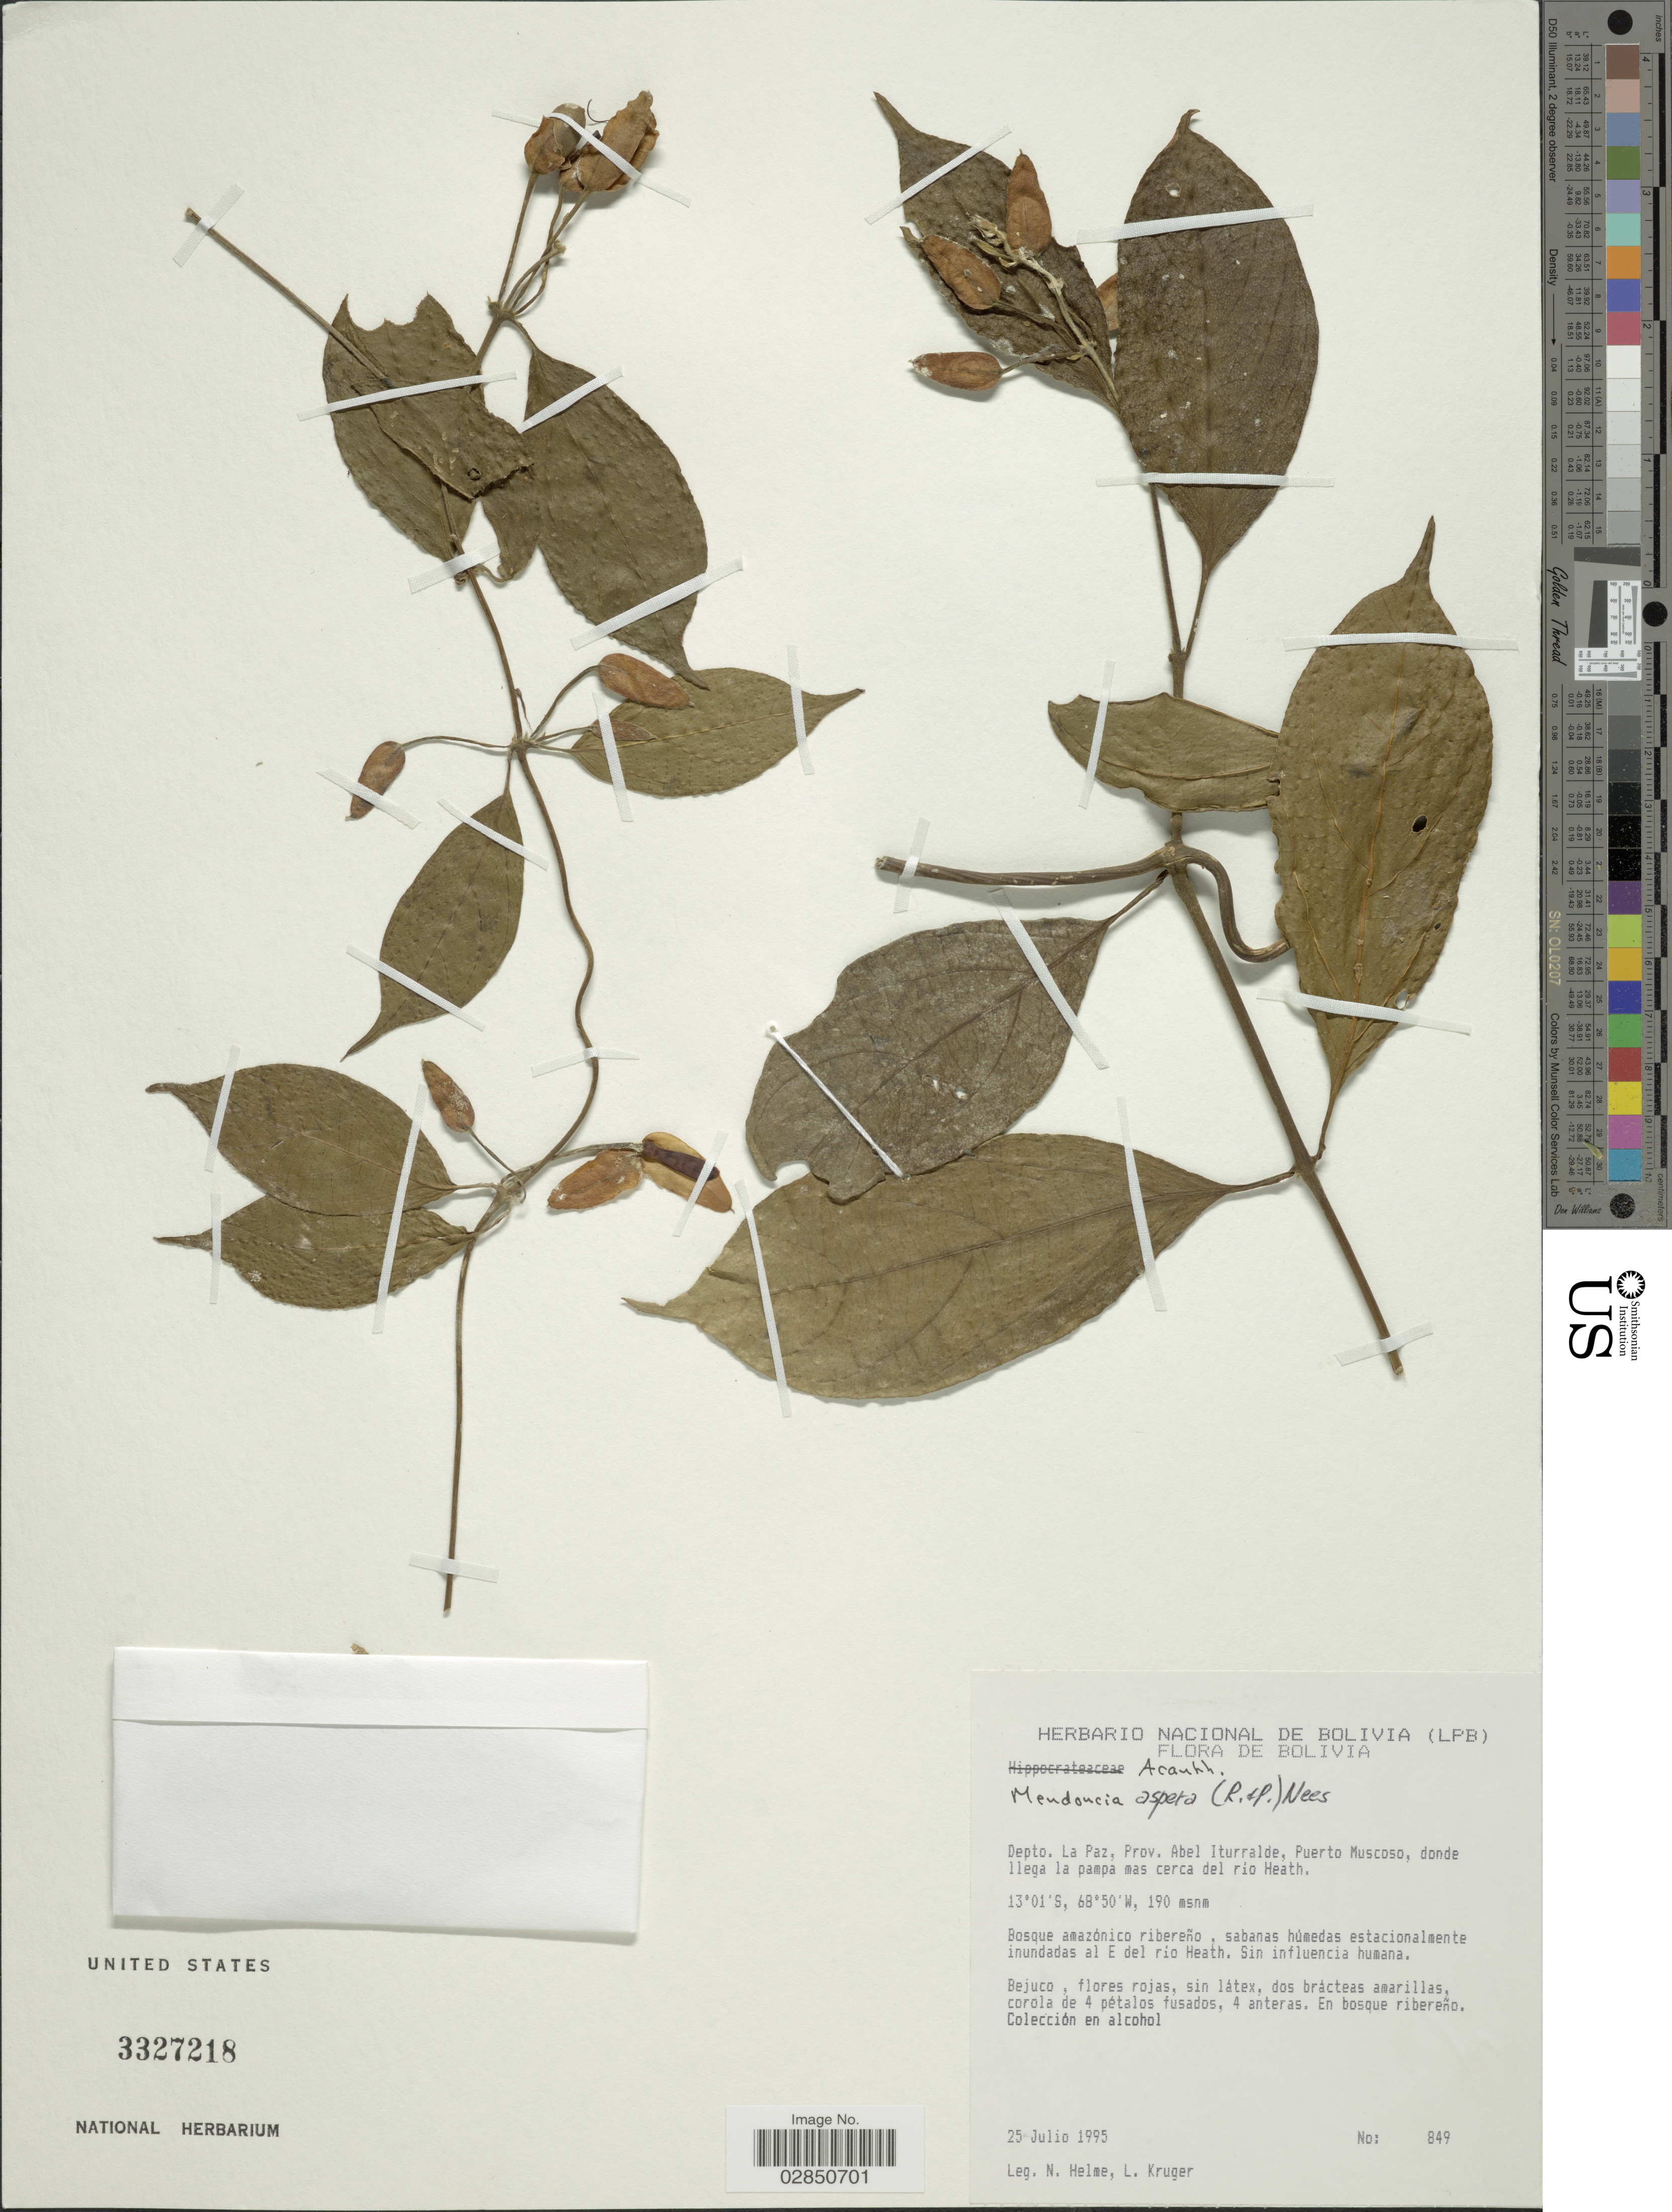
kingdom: Plantae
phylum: Tracheophyta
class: Magnoliopsida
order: Lamiales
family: Acanthaceae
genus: Mendoncia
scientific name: Mendoncia aspera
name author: (Ruiz & Pav.) Nees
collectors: N. Helme & L. Kruger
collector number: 849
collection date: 1995-07-25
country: Bolivia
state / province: La Paz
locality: Depto. La Paz, Prov. Abel Iturralde, Puerte Muscoso, donde llega la pampa mas cerca del río Heath.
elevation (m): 190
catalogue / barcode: US 3327218